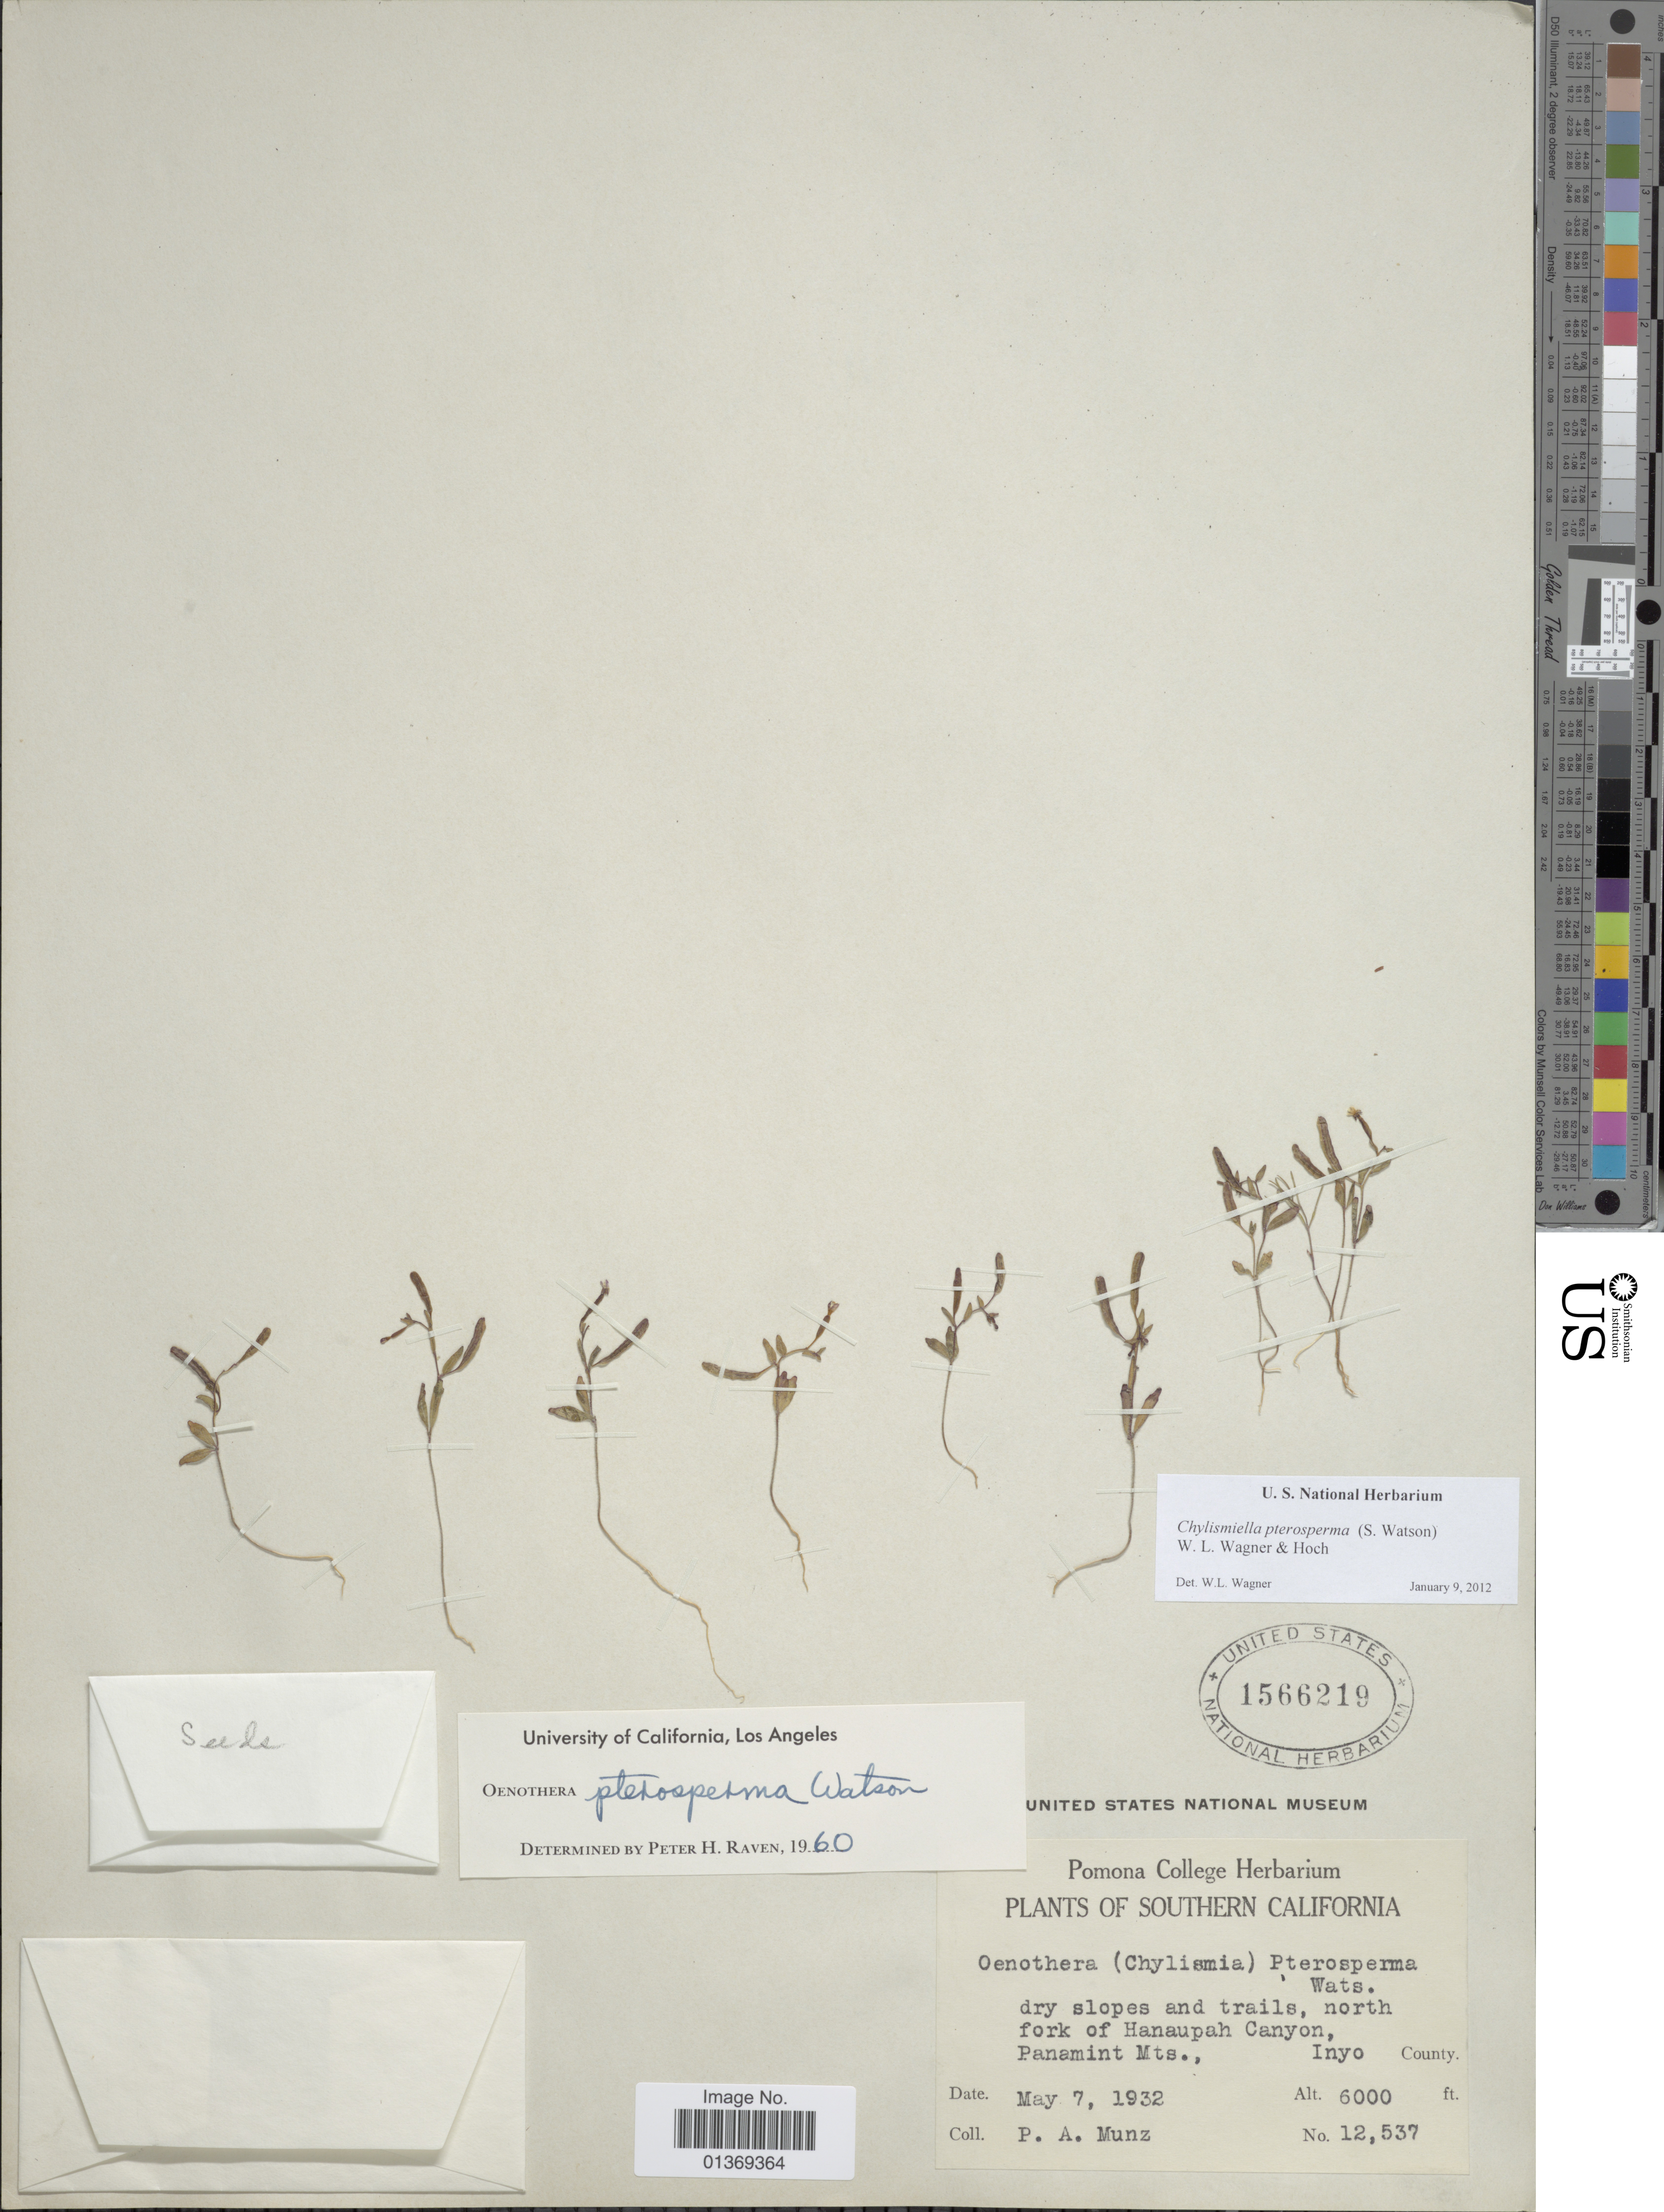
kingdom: Plantae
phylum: Tracheophyta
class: Magnoliopsida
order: Myrtales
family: Onagraceae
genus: Chylismiella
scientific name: Chylismiella pterosperma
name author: (S. Watson) W.L. Wagner & Hoch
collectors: P. A. Munz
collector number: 12537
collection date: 1932-05-07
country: United States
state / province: California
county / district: Inyo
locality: Southern California, dry slopes and trails, north fork of Hanaupah Canyon, Panamint Mts., Inyo County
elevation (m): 1829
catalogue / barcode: US 1566219